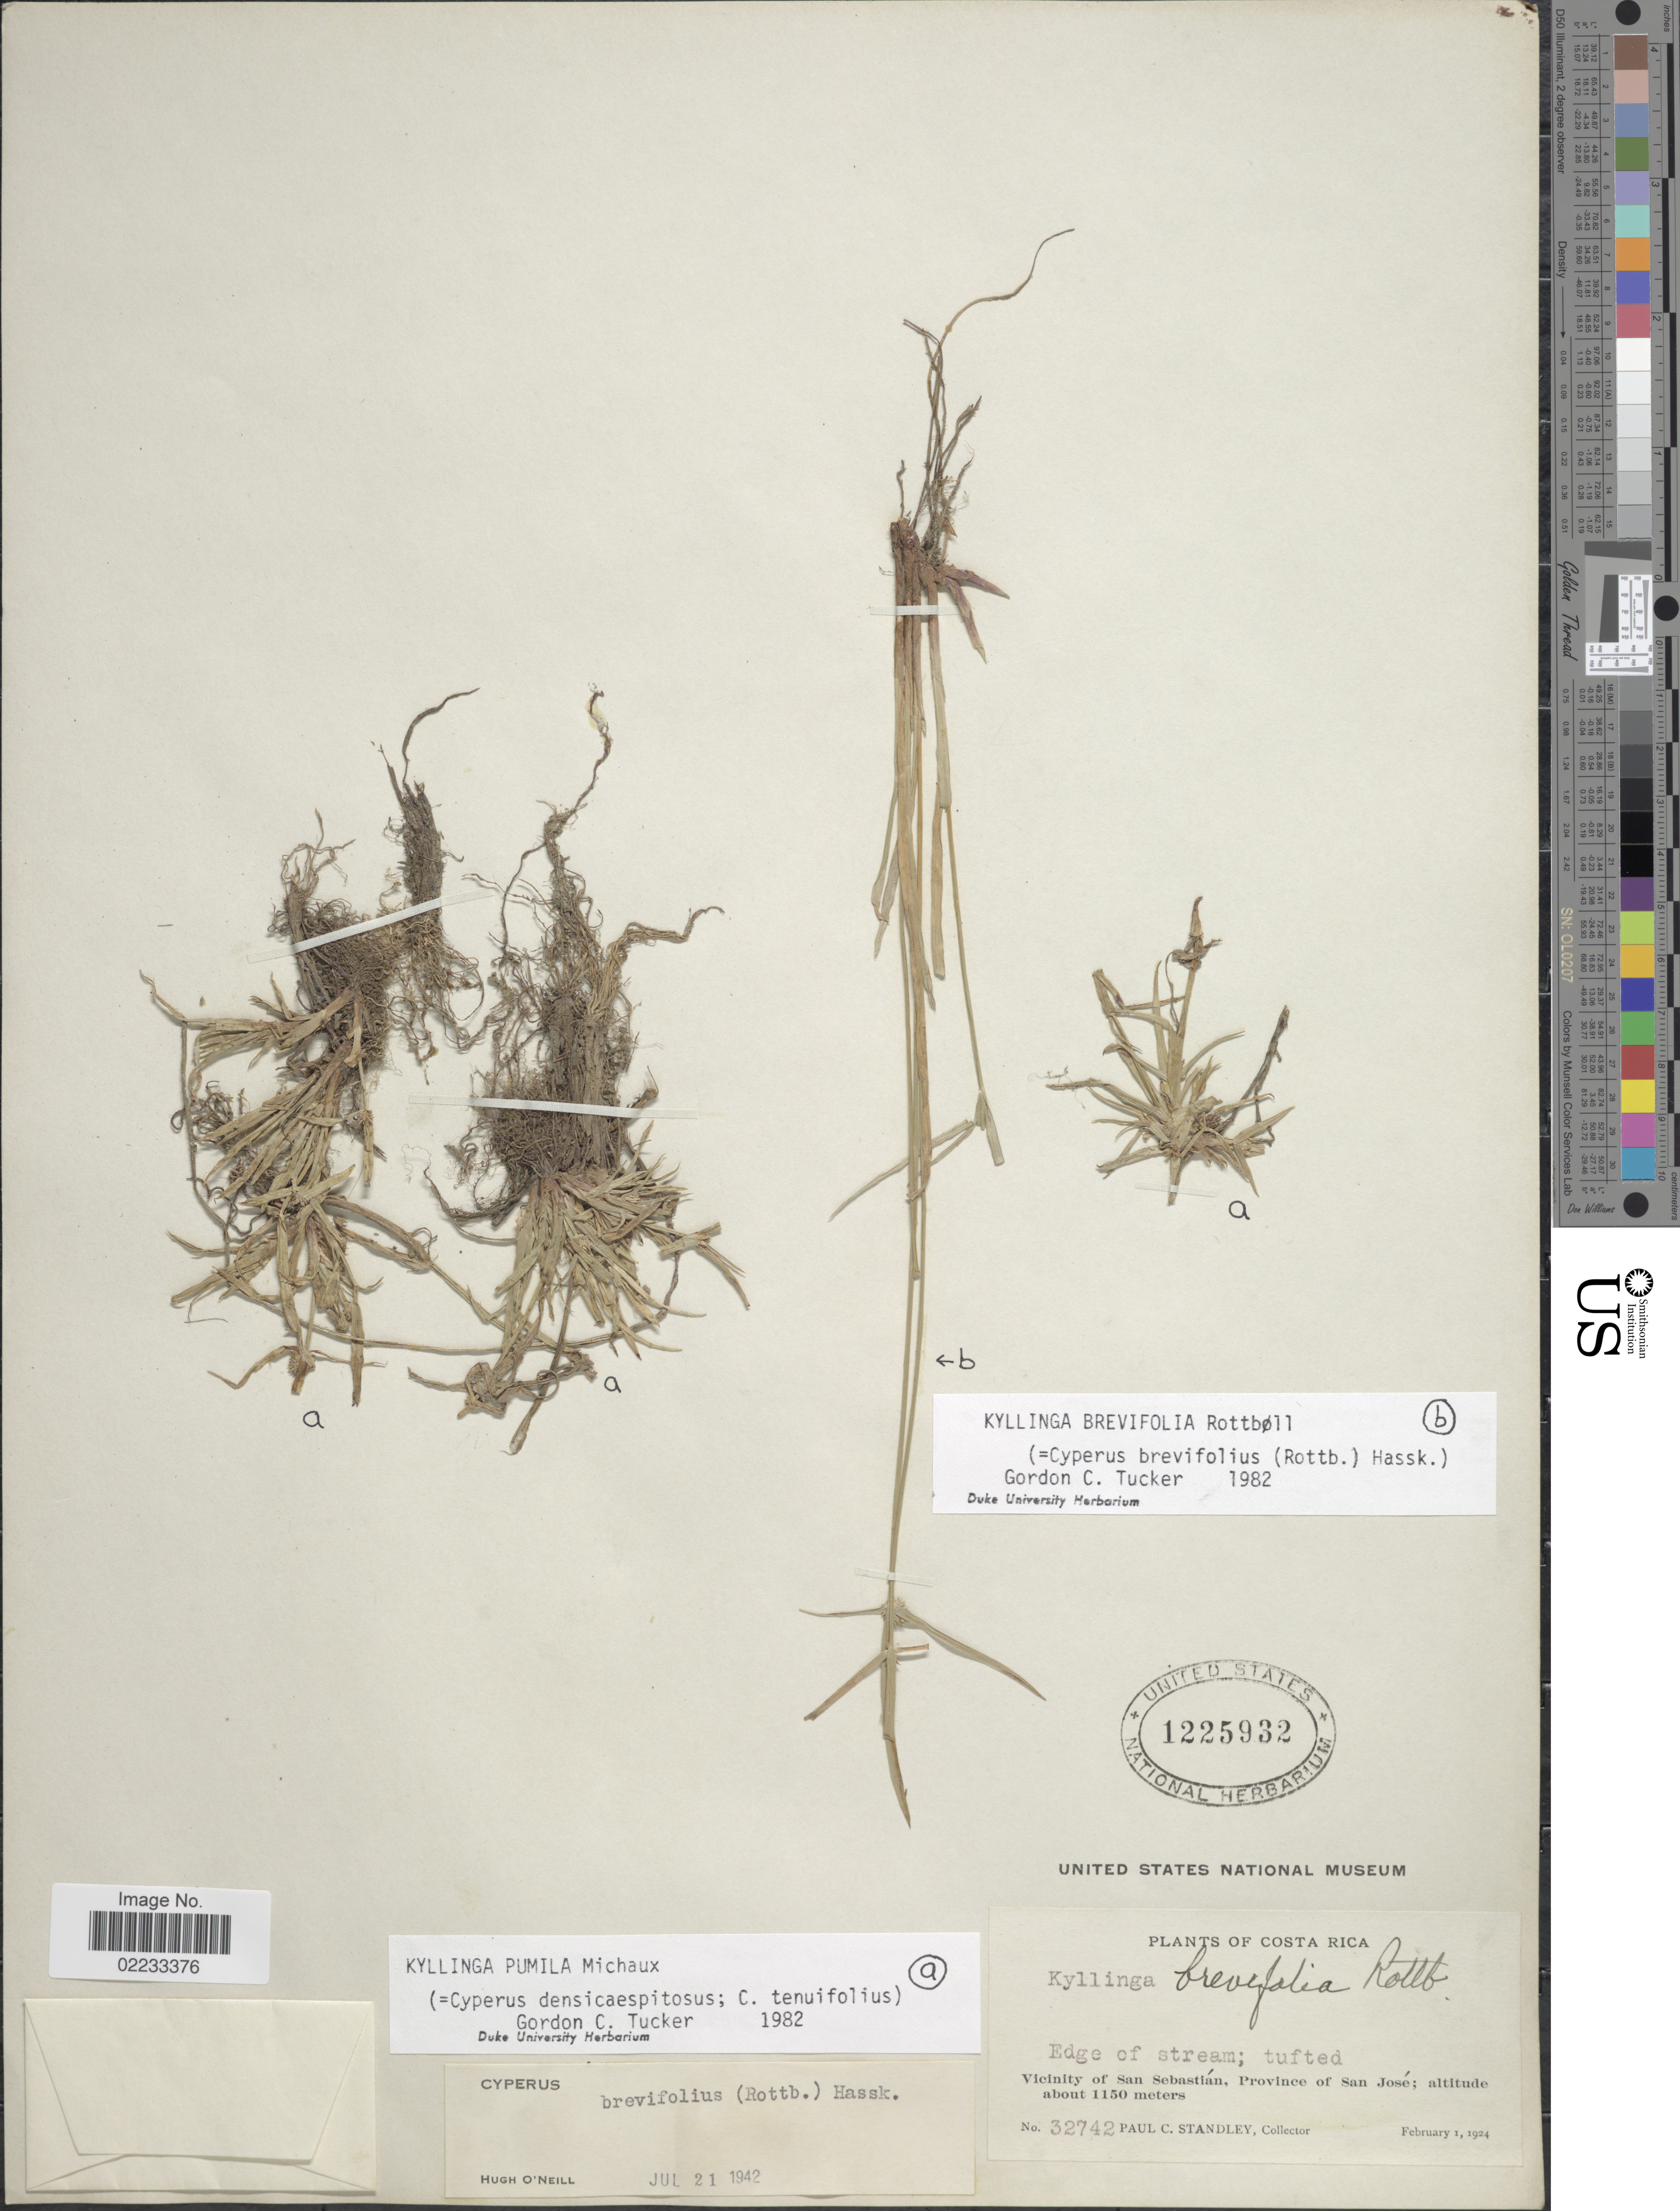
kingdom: Plantae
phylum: Tracheophyta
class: Liliopsida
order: Poales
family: Cyperaceae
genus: Cyperus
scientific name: Cyperus hortensis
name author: (Salzm. ex Steud.) Dorr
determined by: Strong, Mark T., (BOT), Smithsonian Institution - National Museum of Natural History (UNITED STATES)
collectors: P. C. Standley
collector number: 32742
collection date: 1924-02-01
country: Costa Rica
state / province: San José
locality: Edge of stream, Vicinity of San Sebastian.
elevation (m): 1150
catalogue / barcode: US 1225932